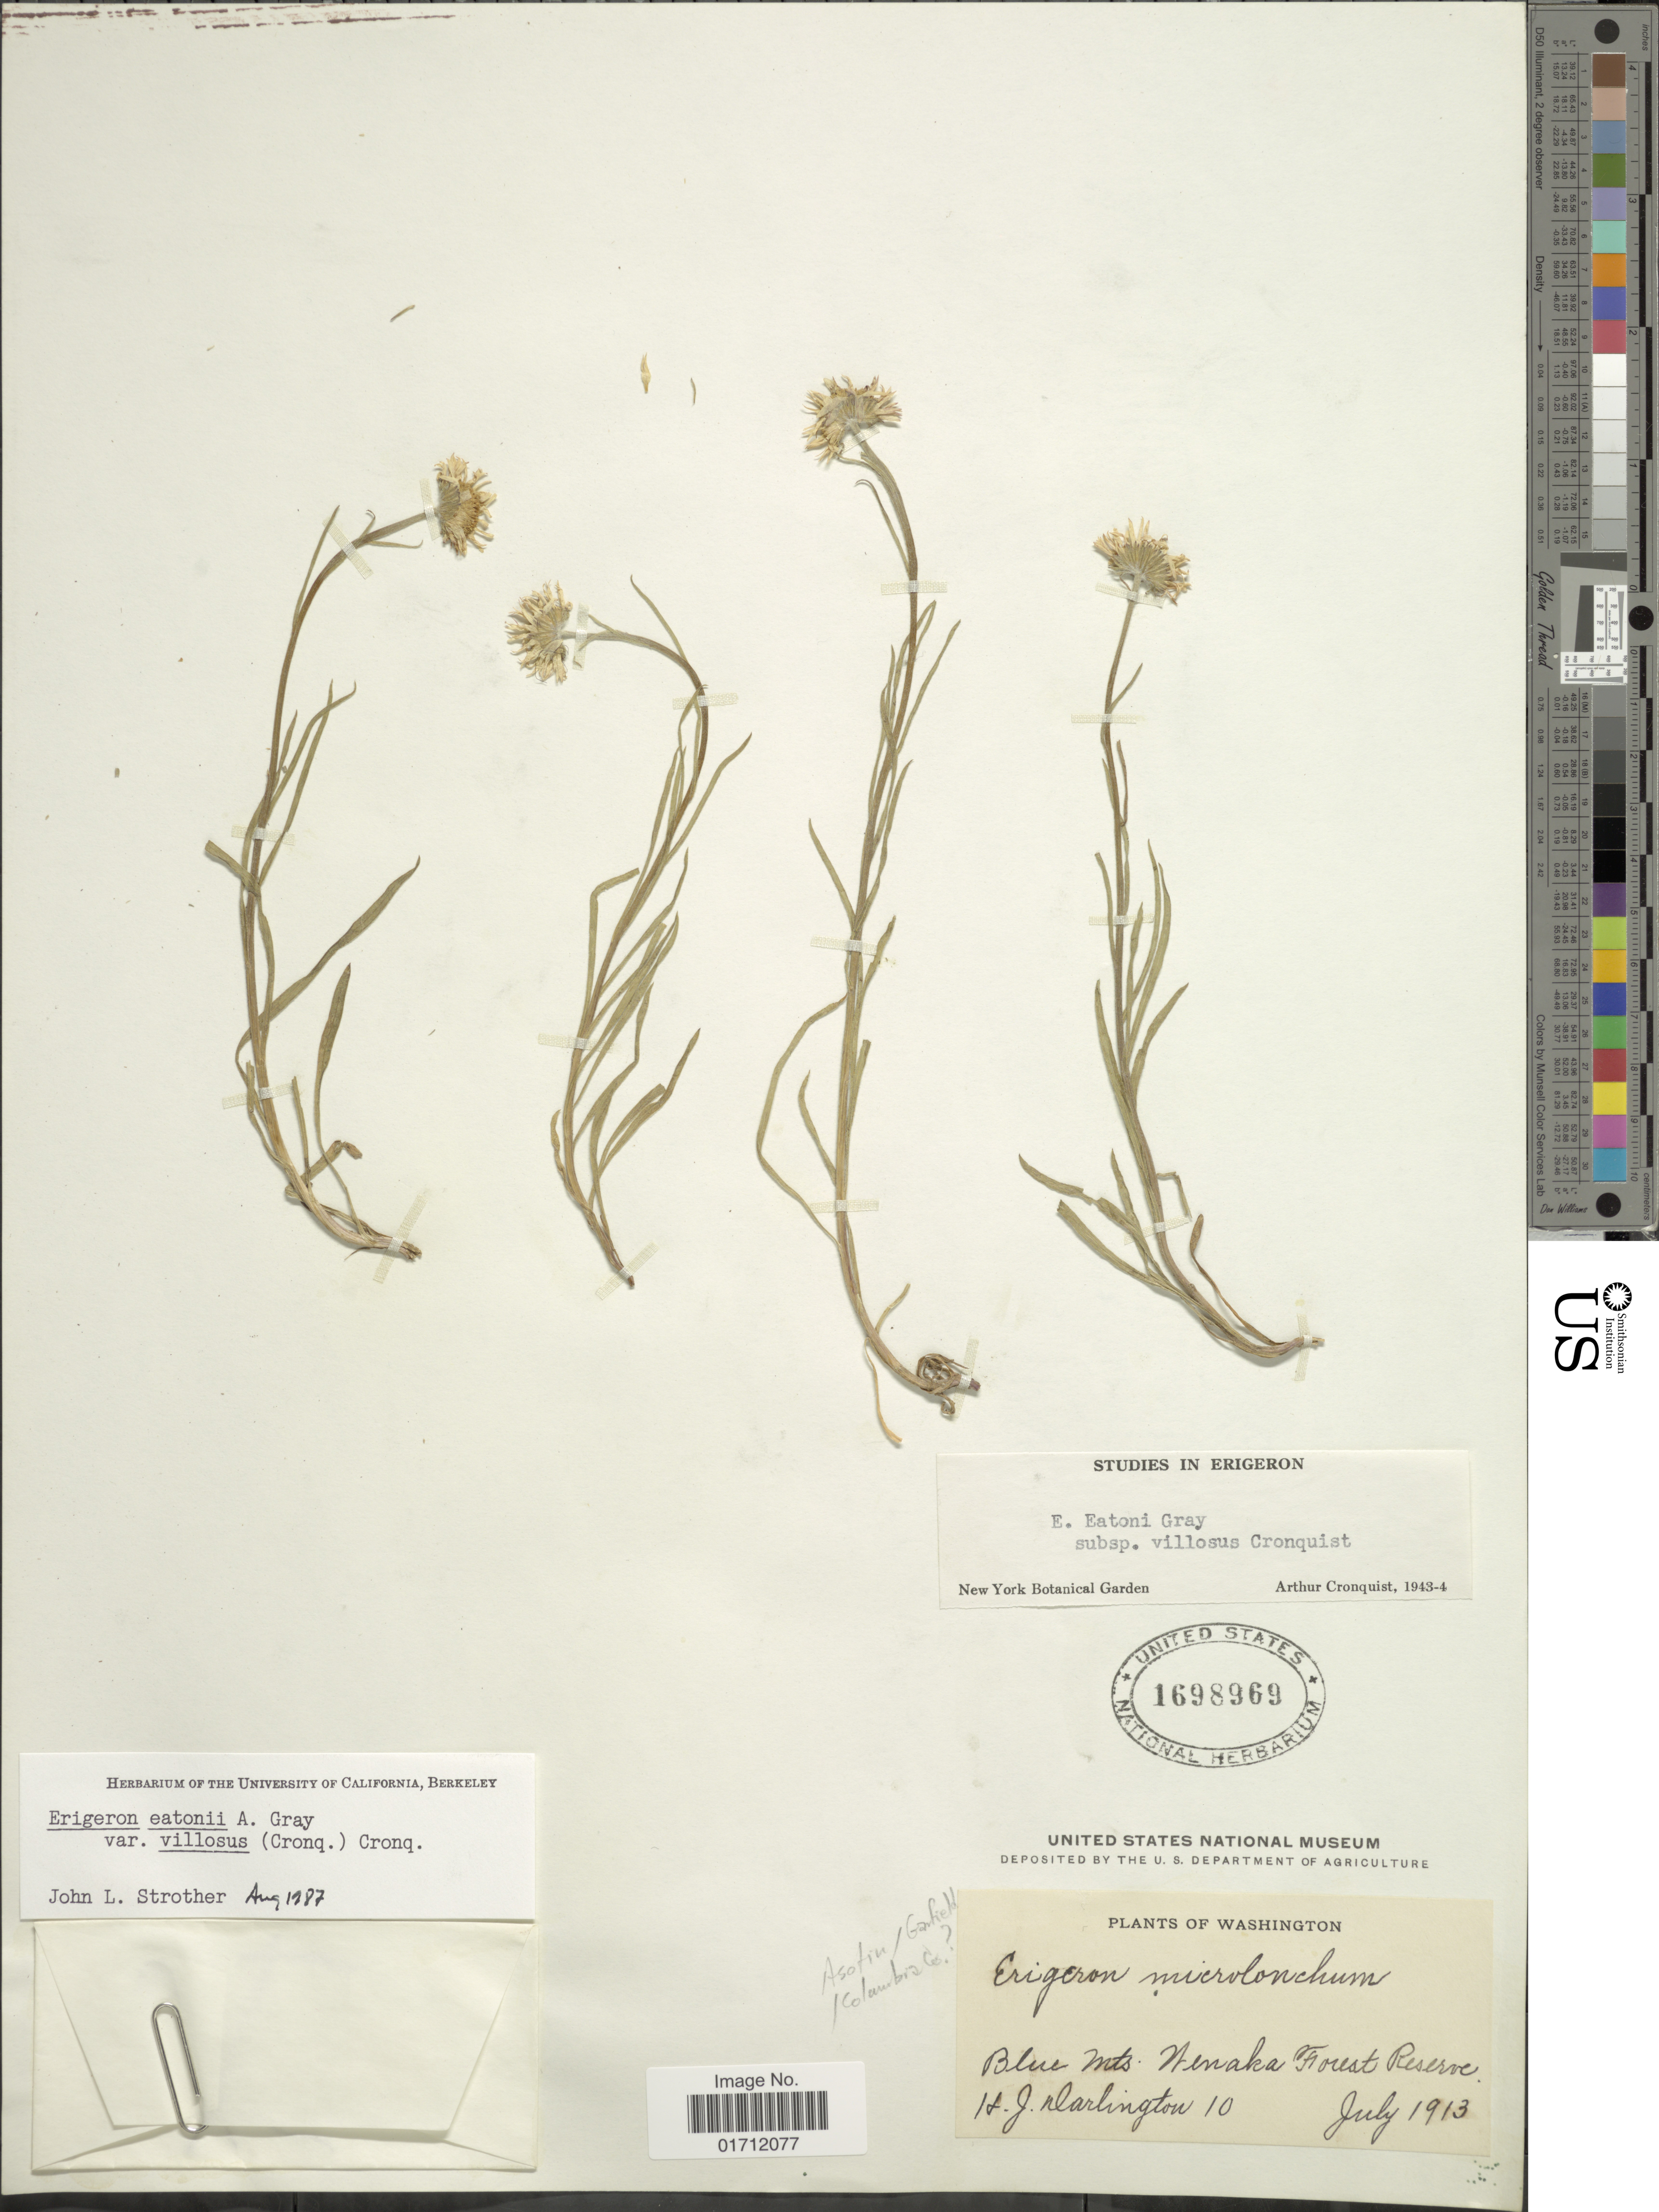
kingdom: Plantae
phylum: Tracheophyta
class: Magnoliopsida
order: Asterales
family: Asteraceae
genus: Erigeron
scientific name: Erigeron eatonii var. villosus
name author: (Cronq.) Cronq.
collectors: H. Darlington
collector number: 10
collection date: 1913-07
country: United States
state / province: Washington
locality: Blue Mts. Henala Forest Reserve.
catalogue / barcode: US 1698969